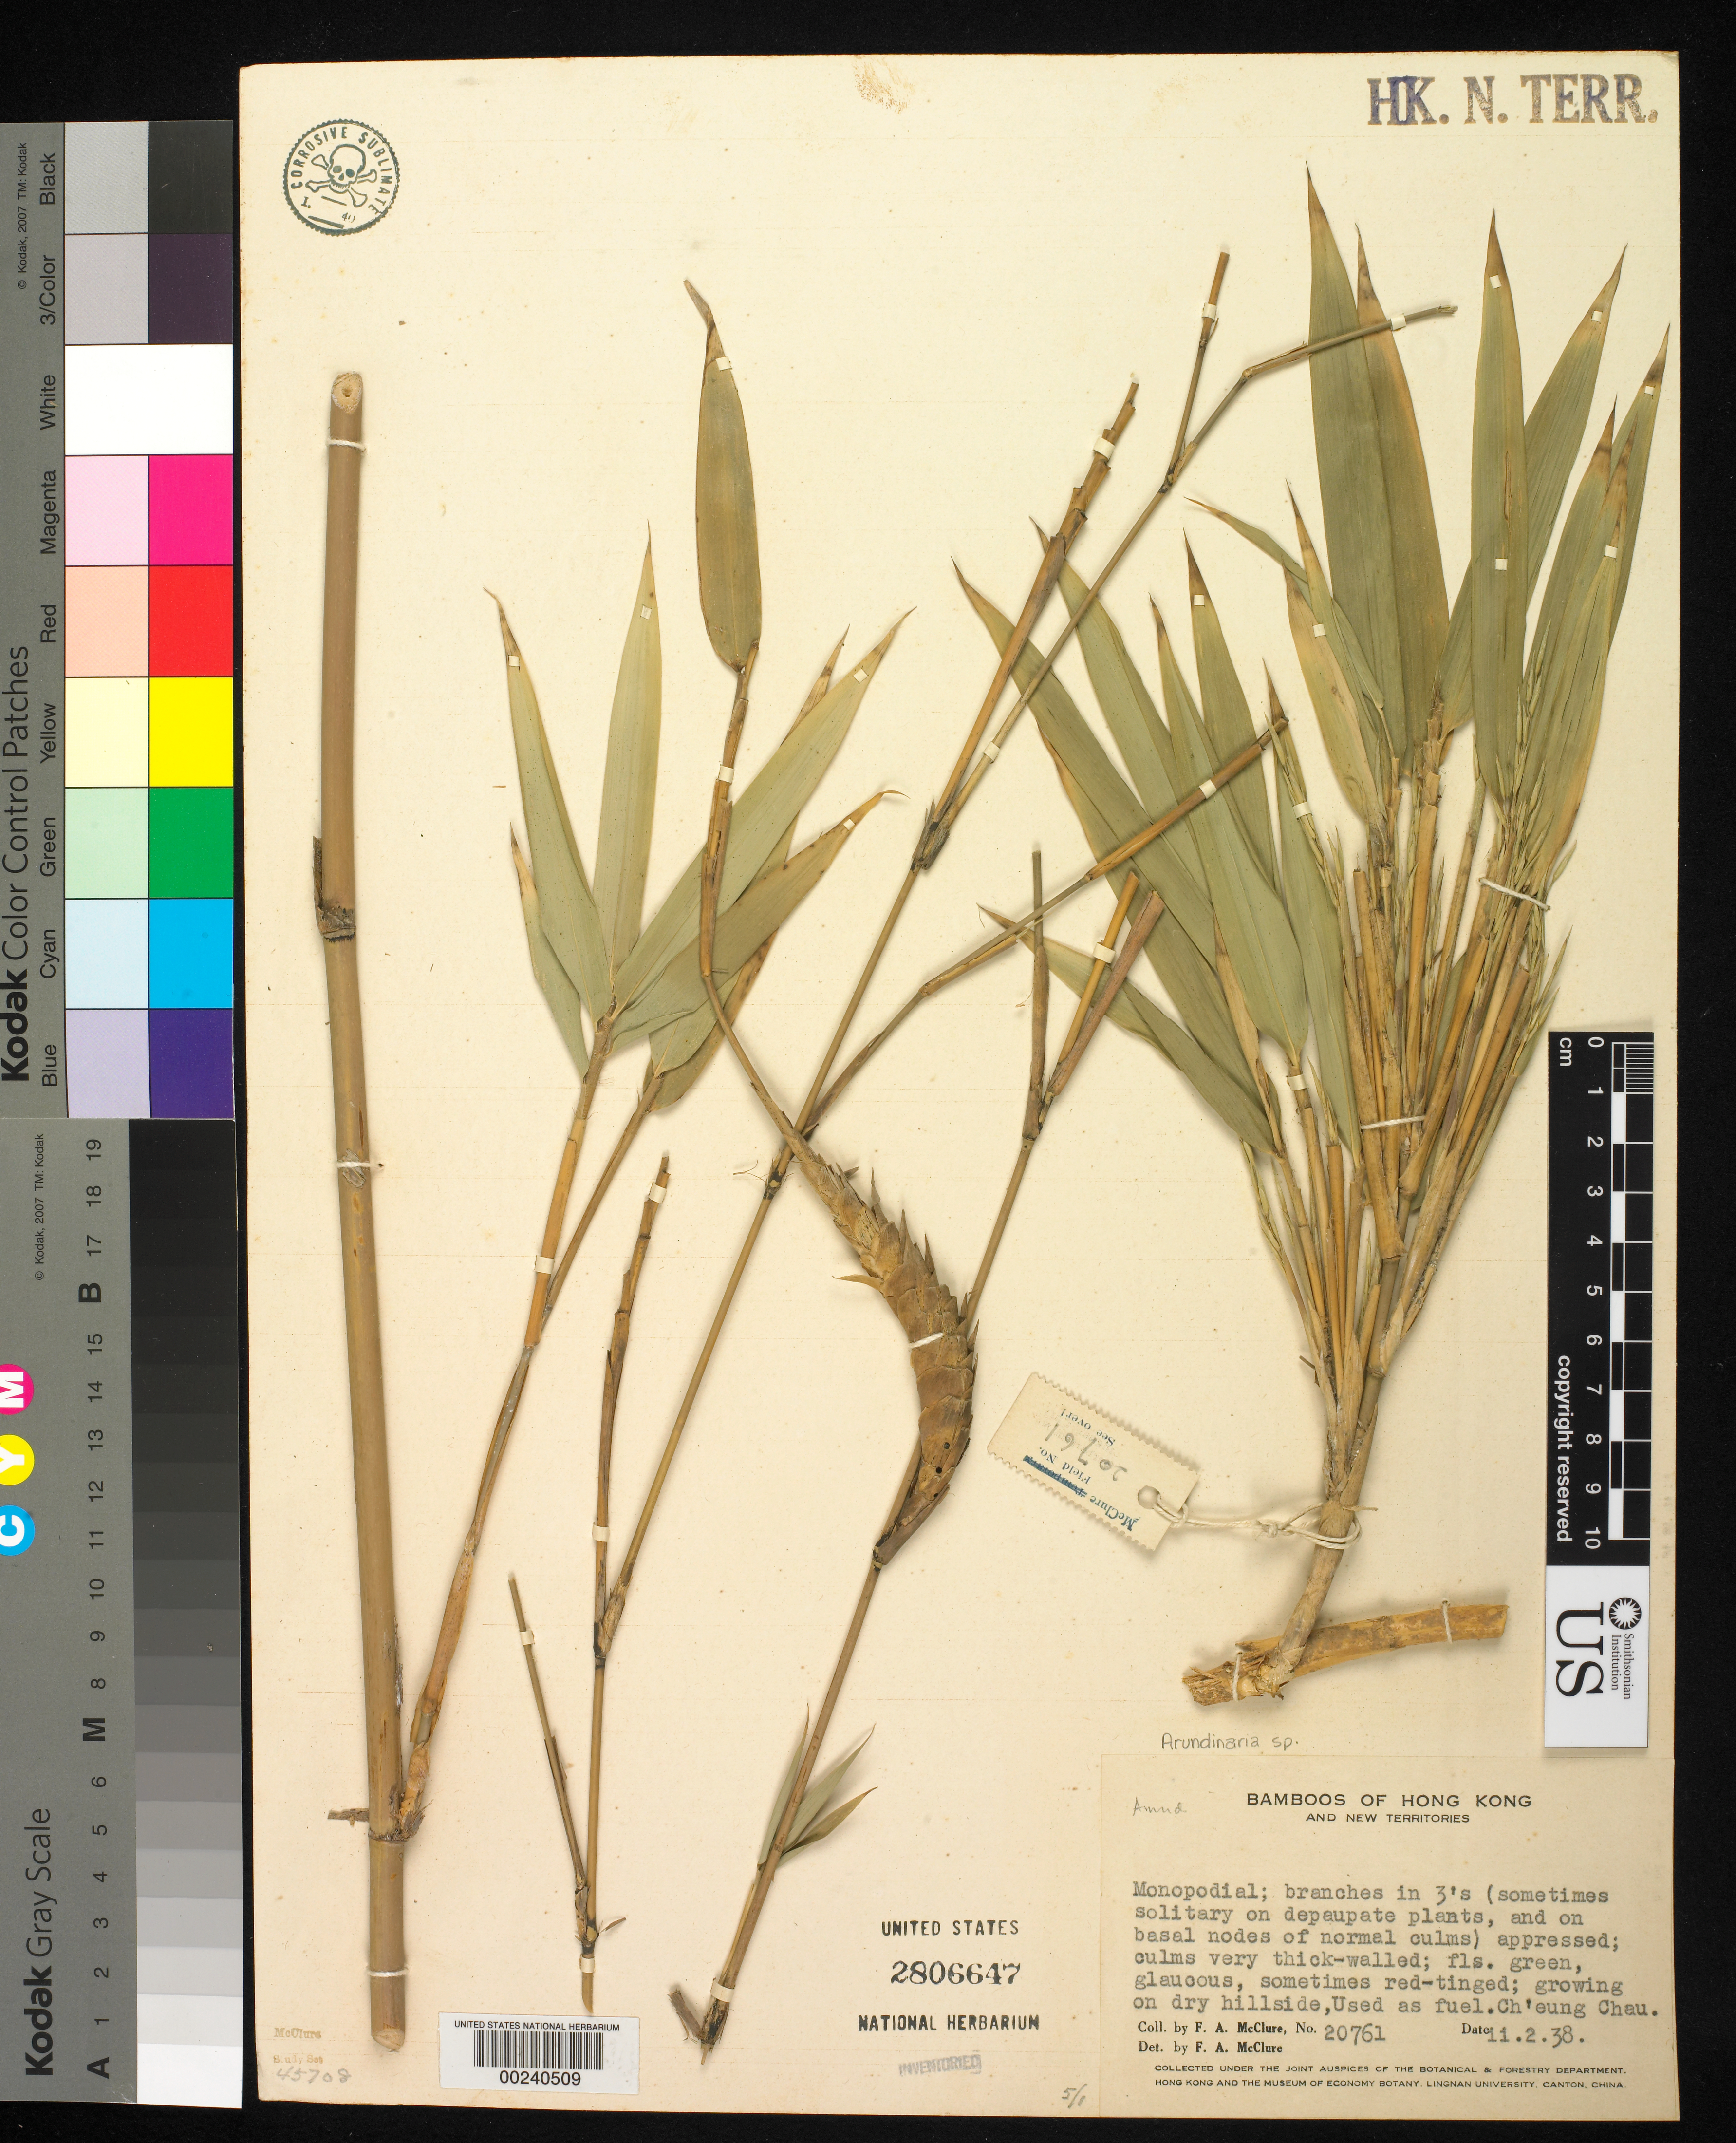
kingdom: Plantae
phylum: Tracheophyta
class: Liliopsida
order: Poales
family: Poaceae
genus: Arundinaria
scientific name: Arundinaria sp.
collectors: F. A. McClure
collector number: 20761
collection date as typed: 02 Feb 1938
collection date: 1938-02-02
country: China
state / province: Hong Kong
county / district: New Territories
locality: Ch'eung chau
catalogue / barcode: US 2806647